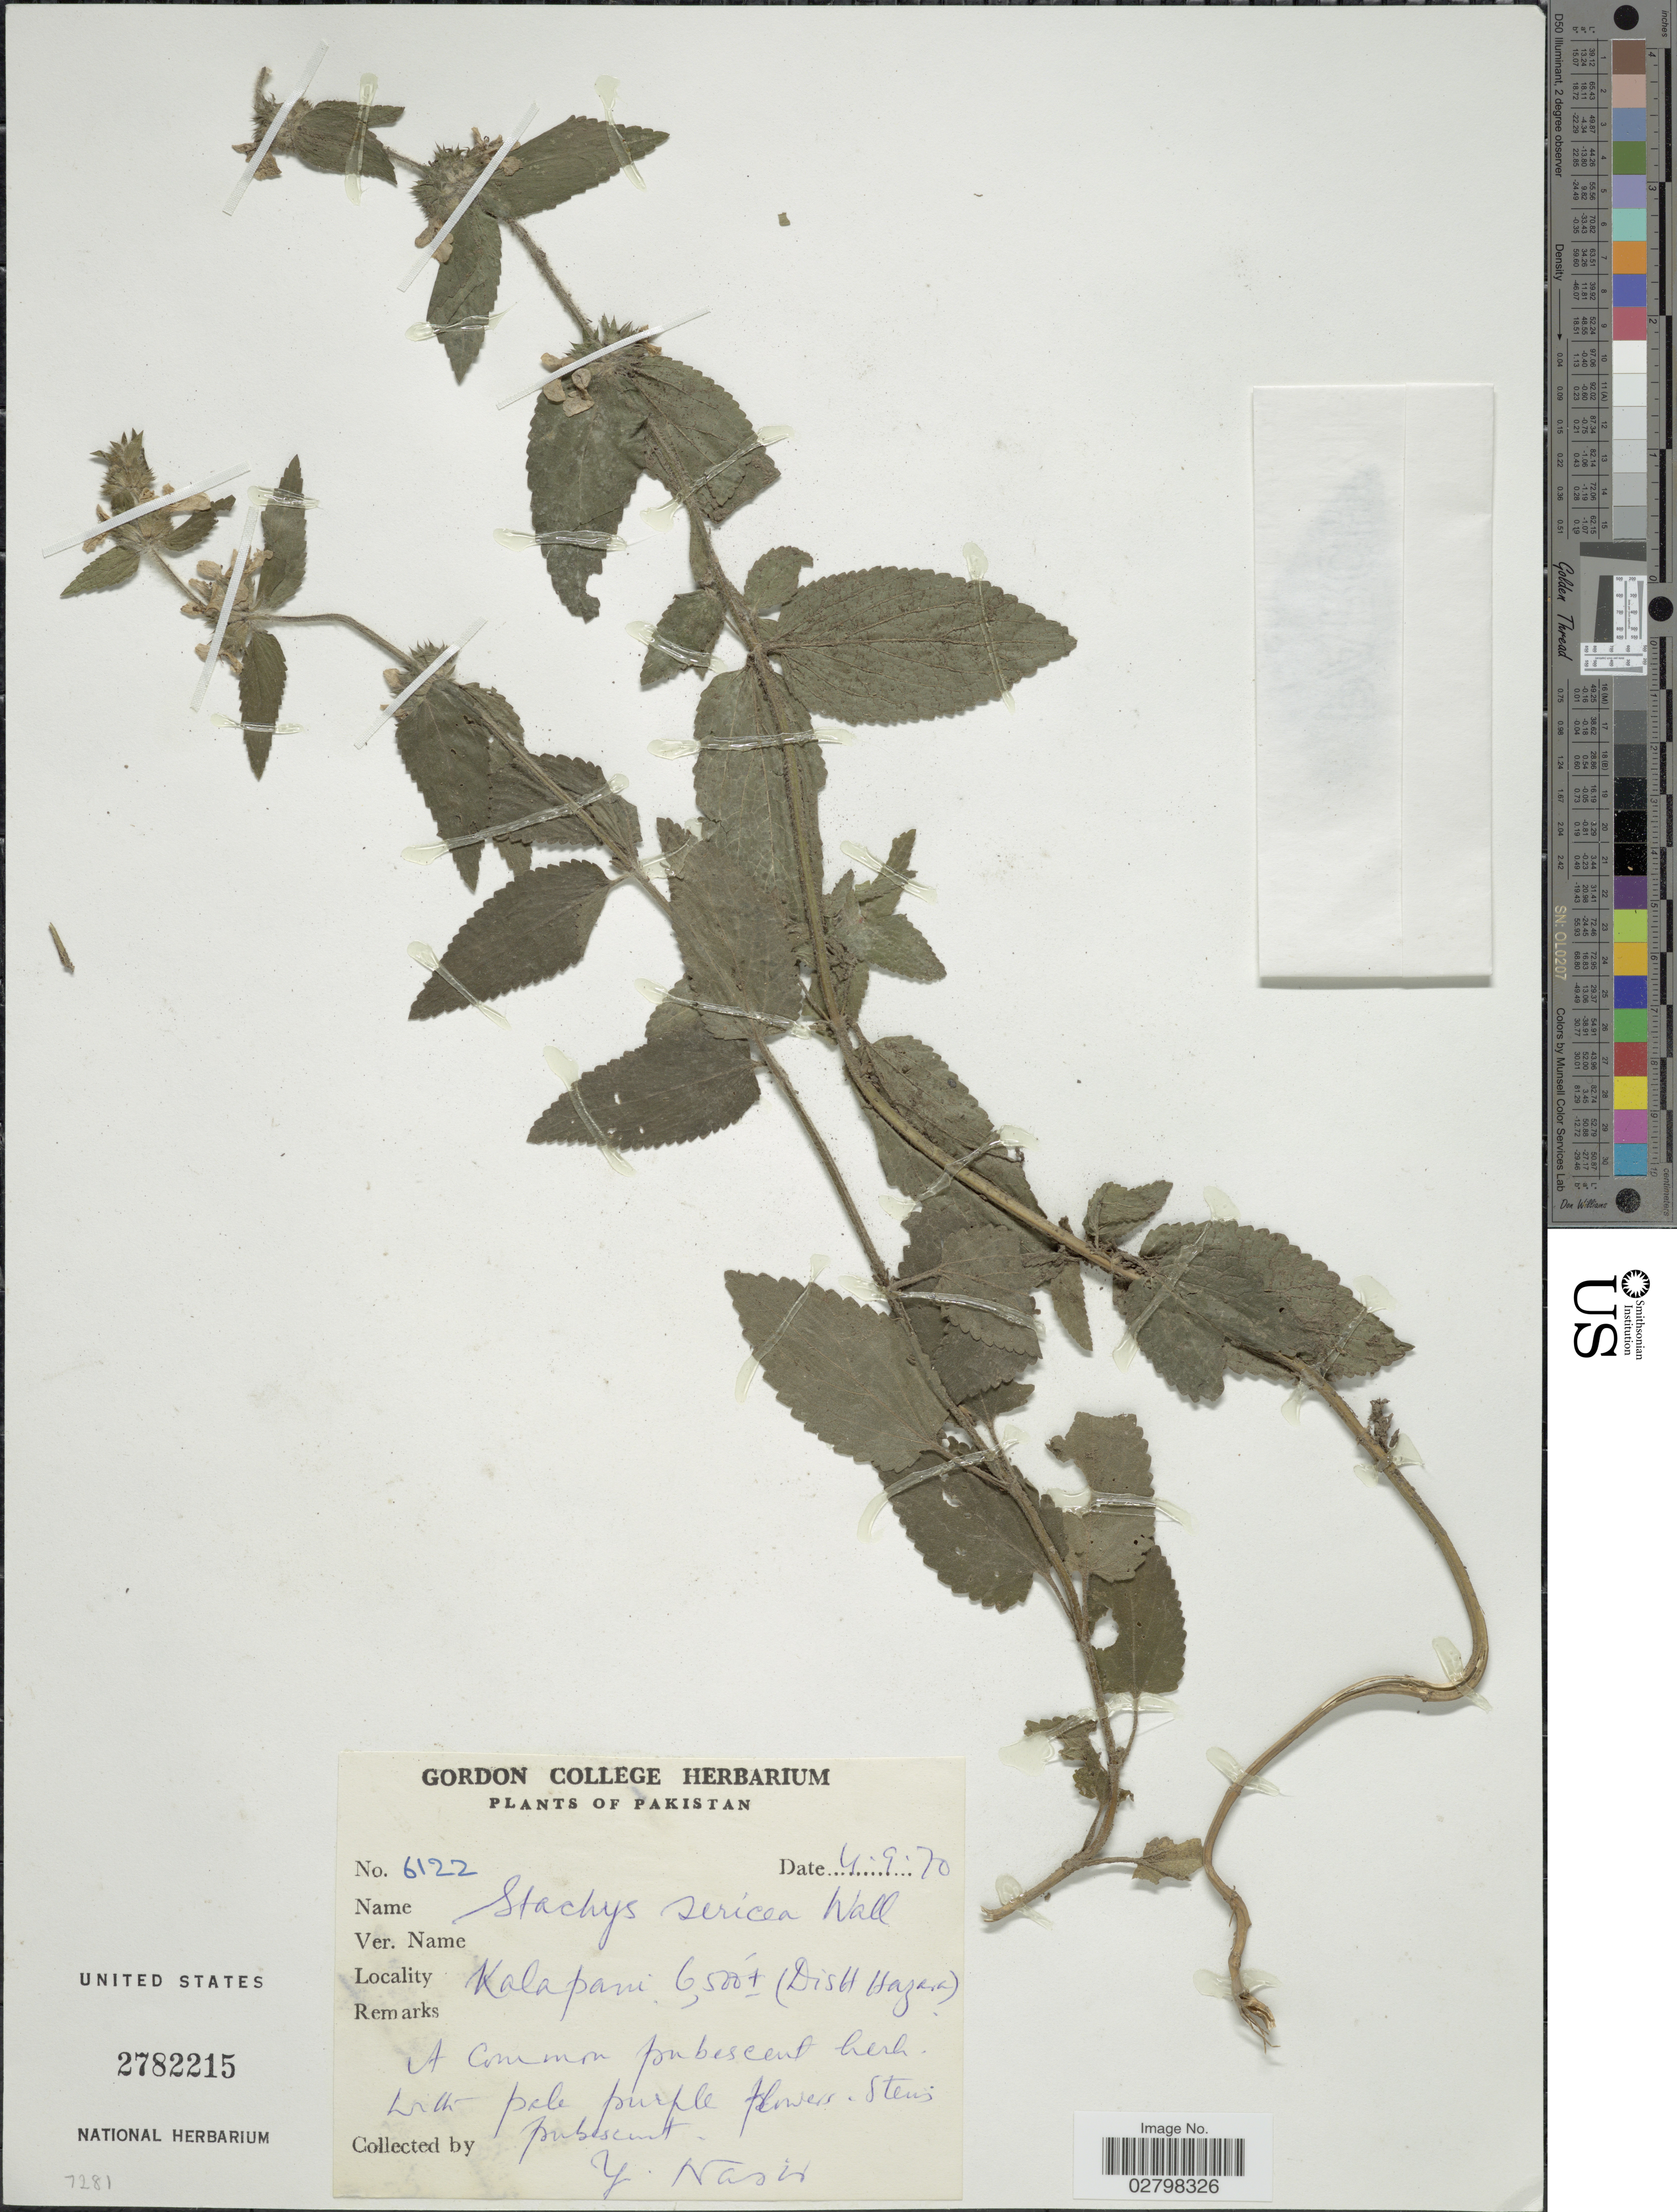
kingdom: Plantae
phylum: Tracheophyta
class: Magnoliopsida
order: Lamiales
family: Lamiaceae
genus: Stachys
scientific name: Stachys splendens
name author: Wall. ex Benth.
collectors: Y. Nasir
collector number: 6122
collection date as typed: Transcribed d/m/y: 4/9/70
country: Pakistan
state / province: Khyber Pakhtunkhwa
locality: Kalapani. (Dist Hazara).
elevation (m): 1981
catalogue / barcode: US 2782215